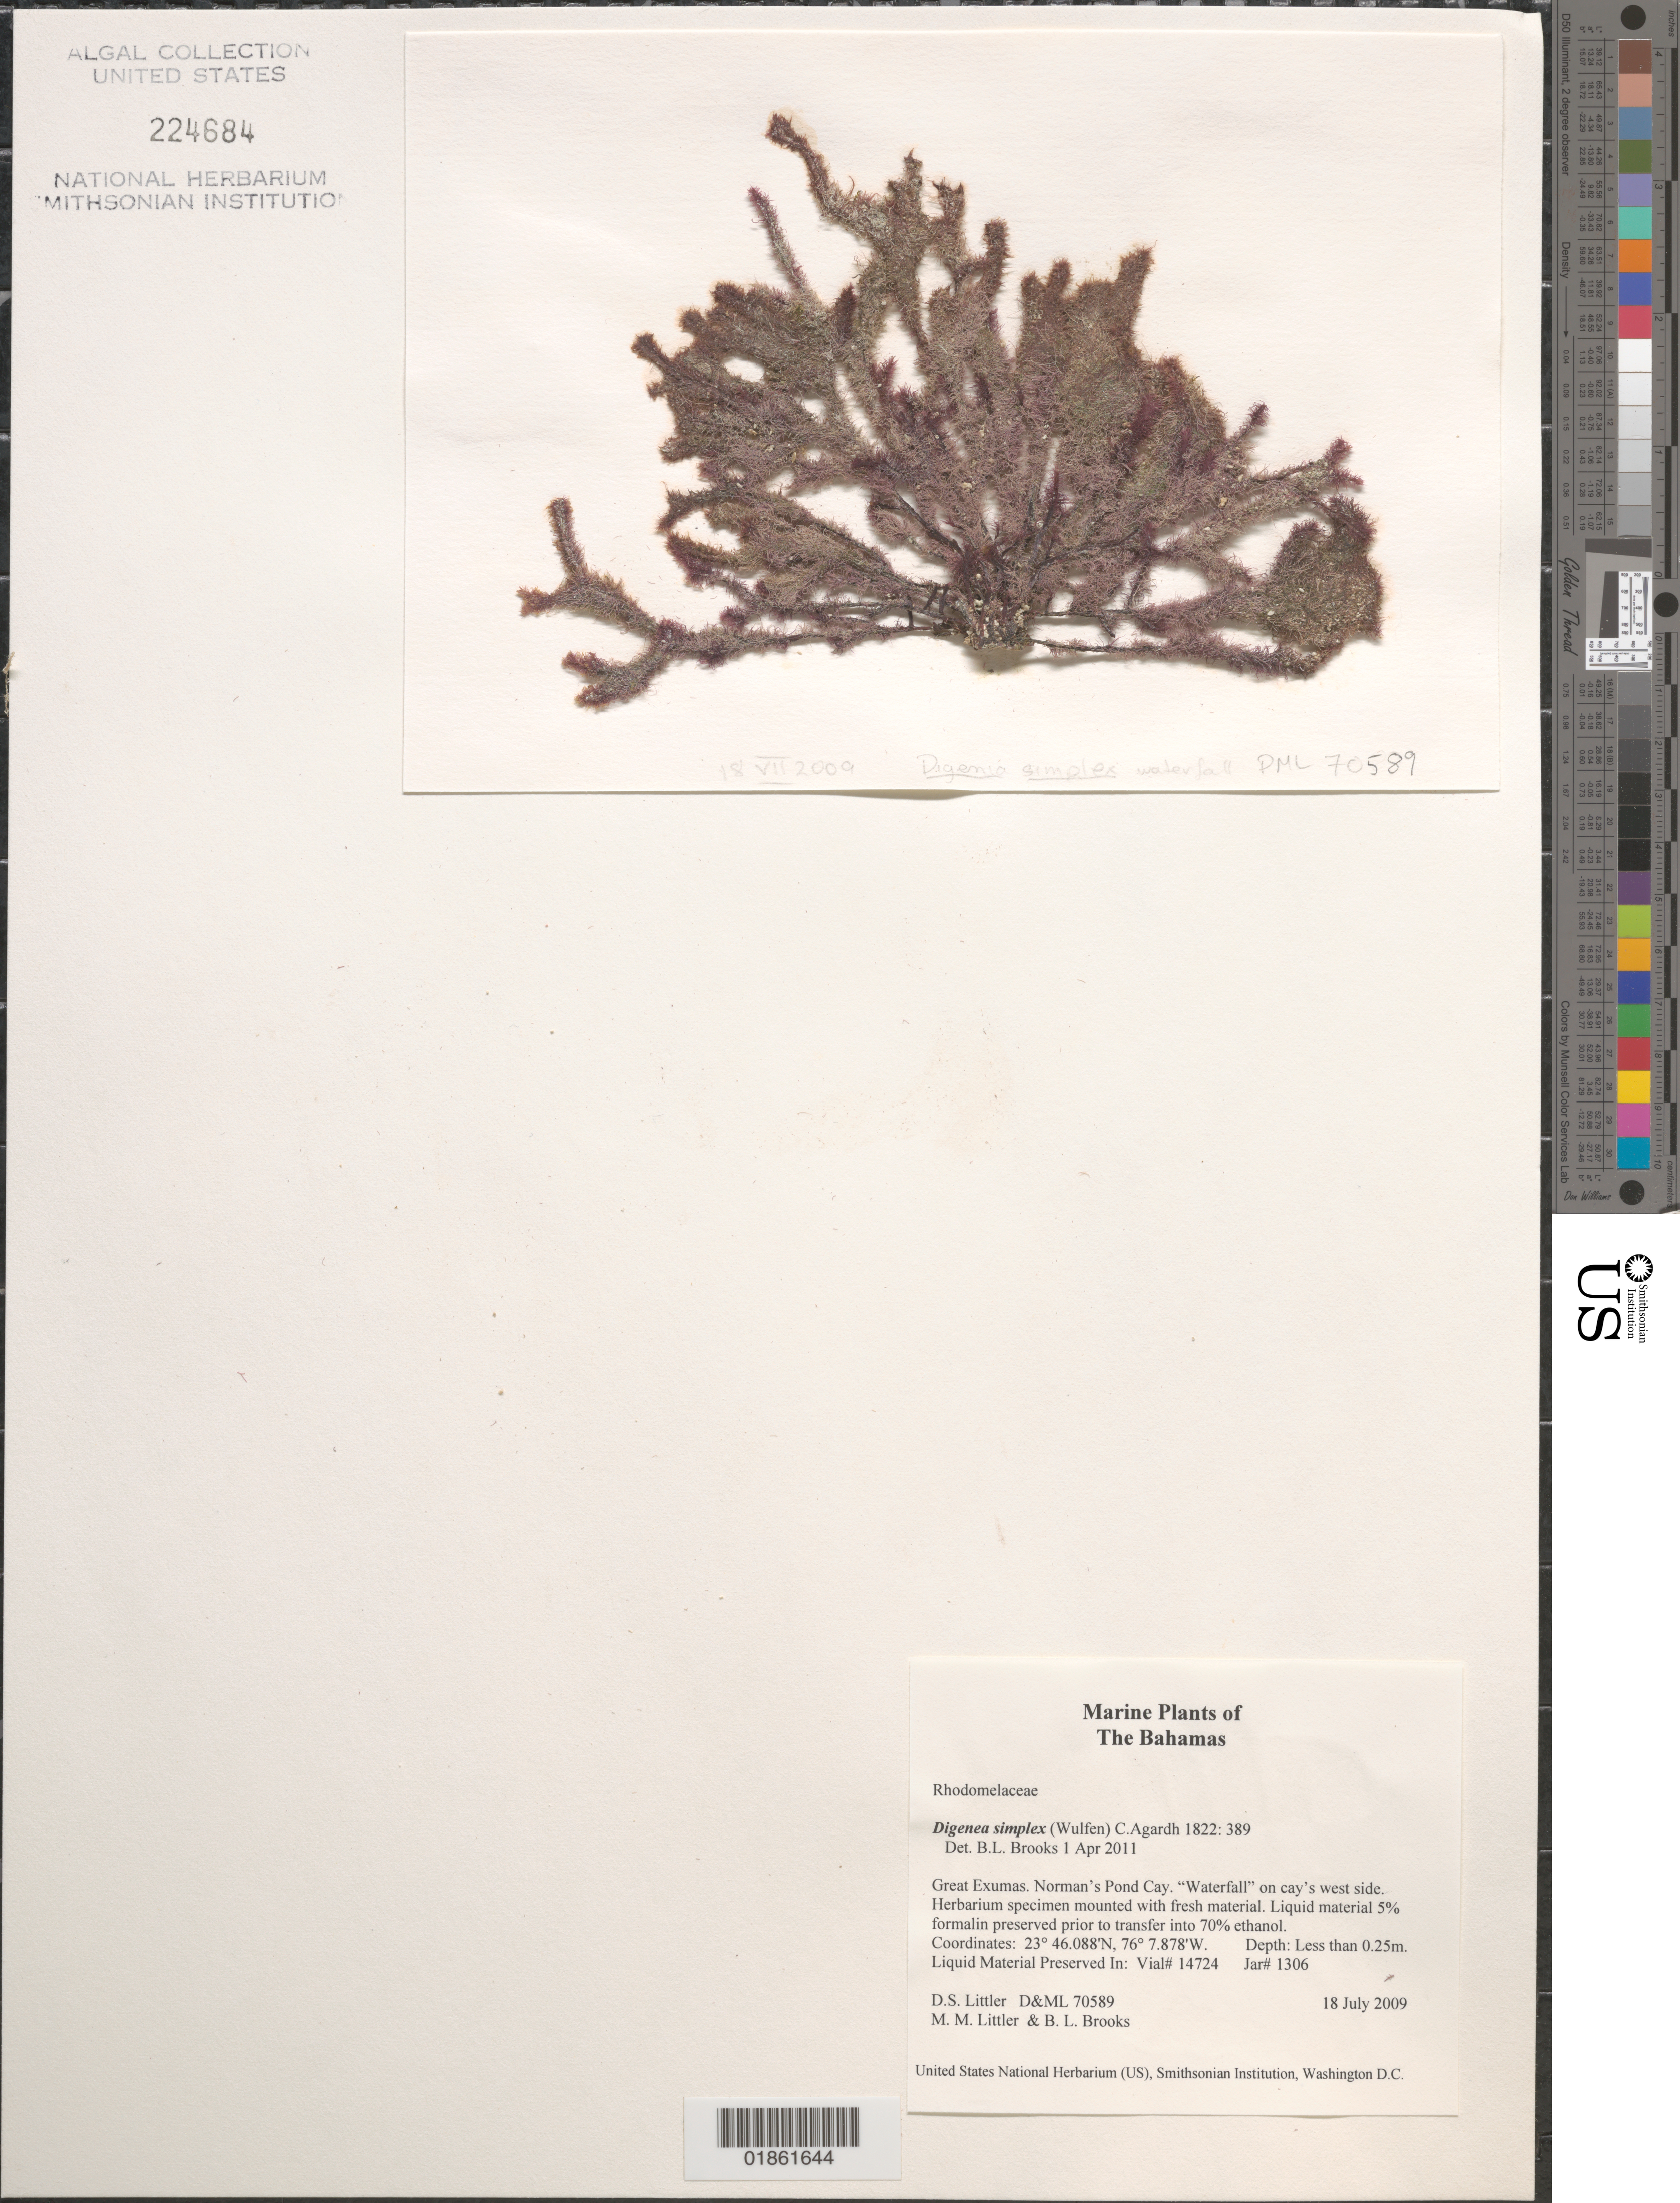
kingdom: Plantae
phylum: Rhodophyta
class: Florideophyceae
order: Ceramiales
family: Rhodomelaceae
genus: Digenea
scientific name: Digenea simplex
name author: (Wulfen) C. Agardh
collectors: D. S. Littler & M. M. Littler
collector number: D&ML 70589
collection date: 2009-07-18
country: Bahamas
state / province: Exuma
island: Normans Pond Cay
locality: Exumas. Normans Pond Cay. W. Waterfall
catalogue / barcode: US 224684